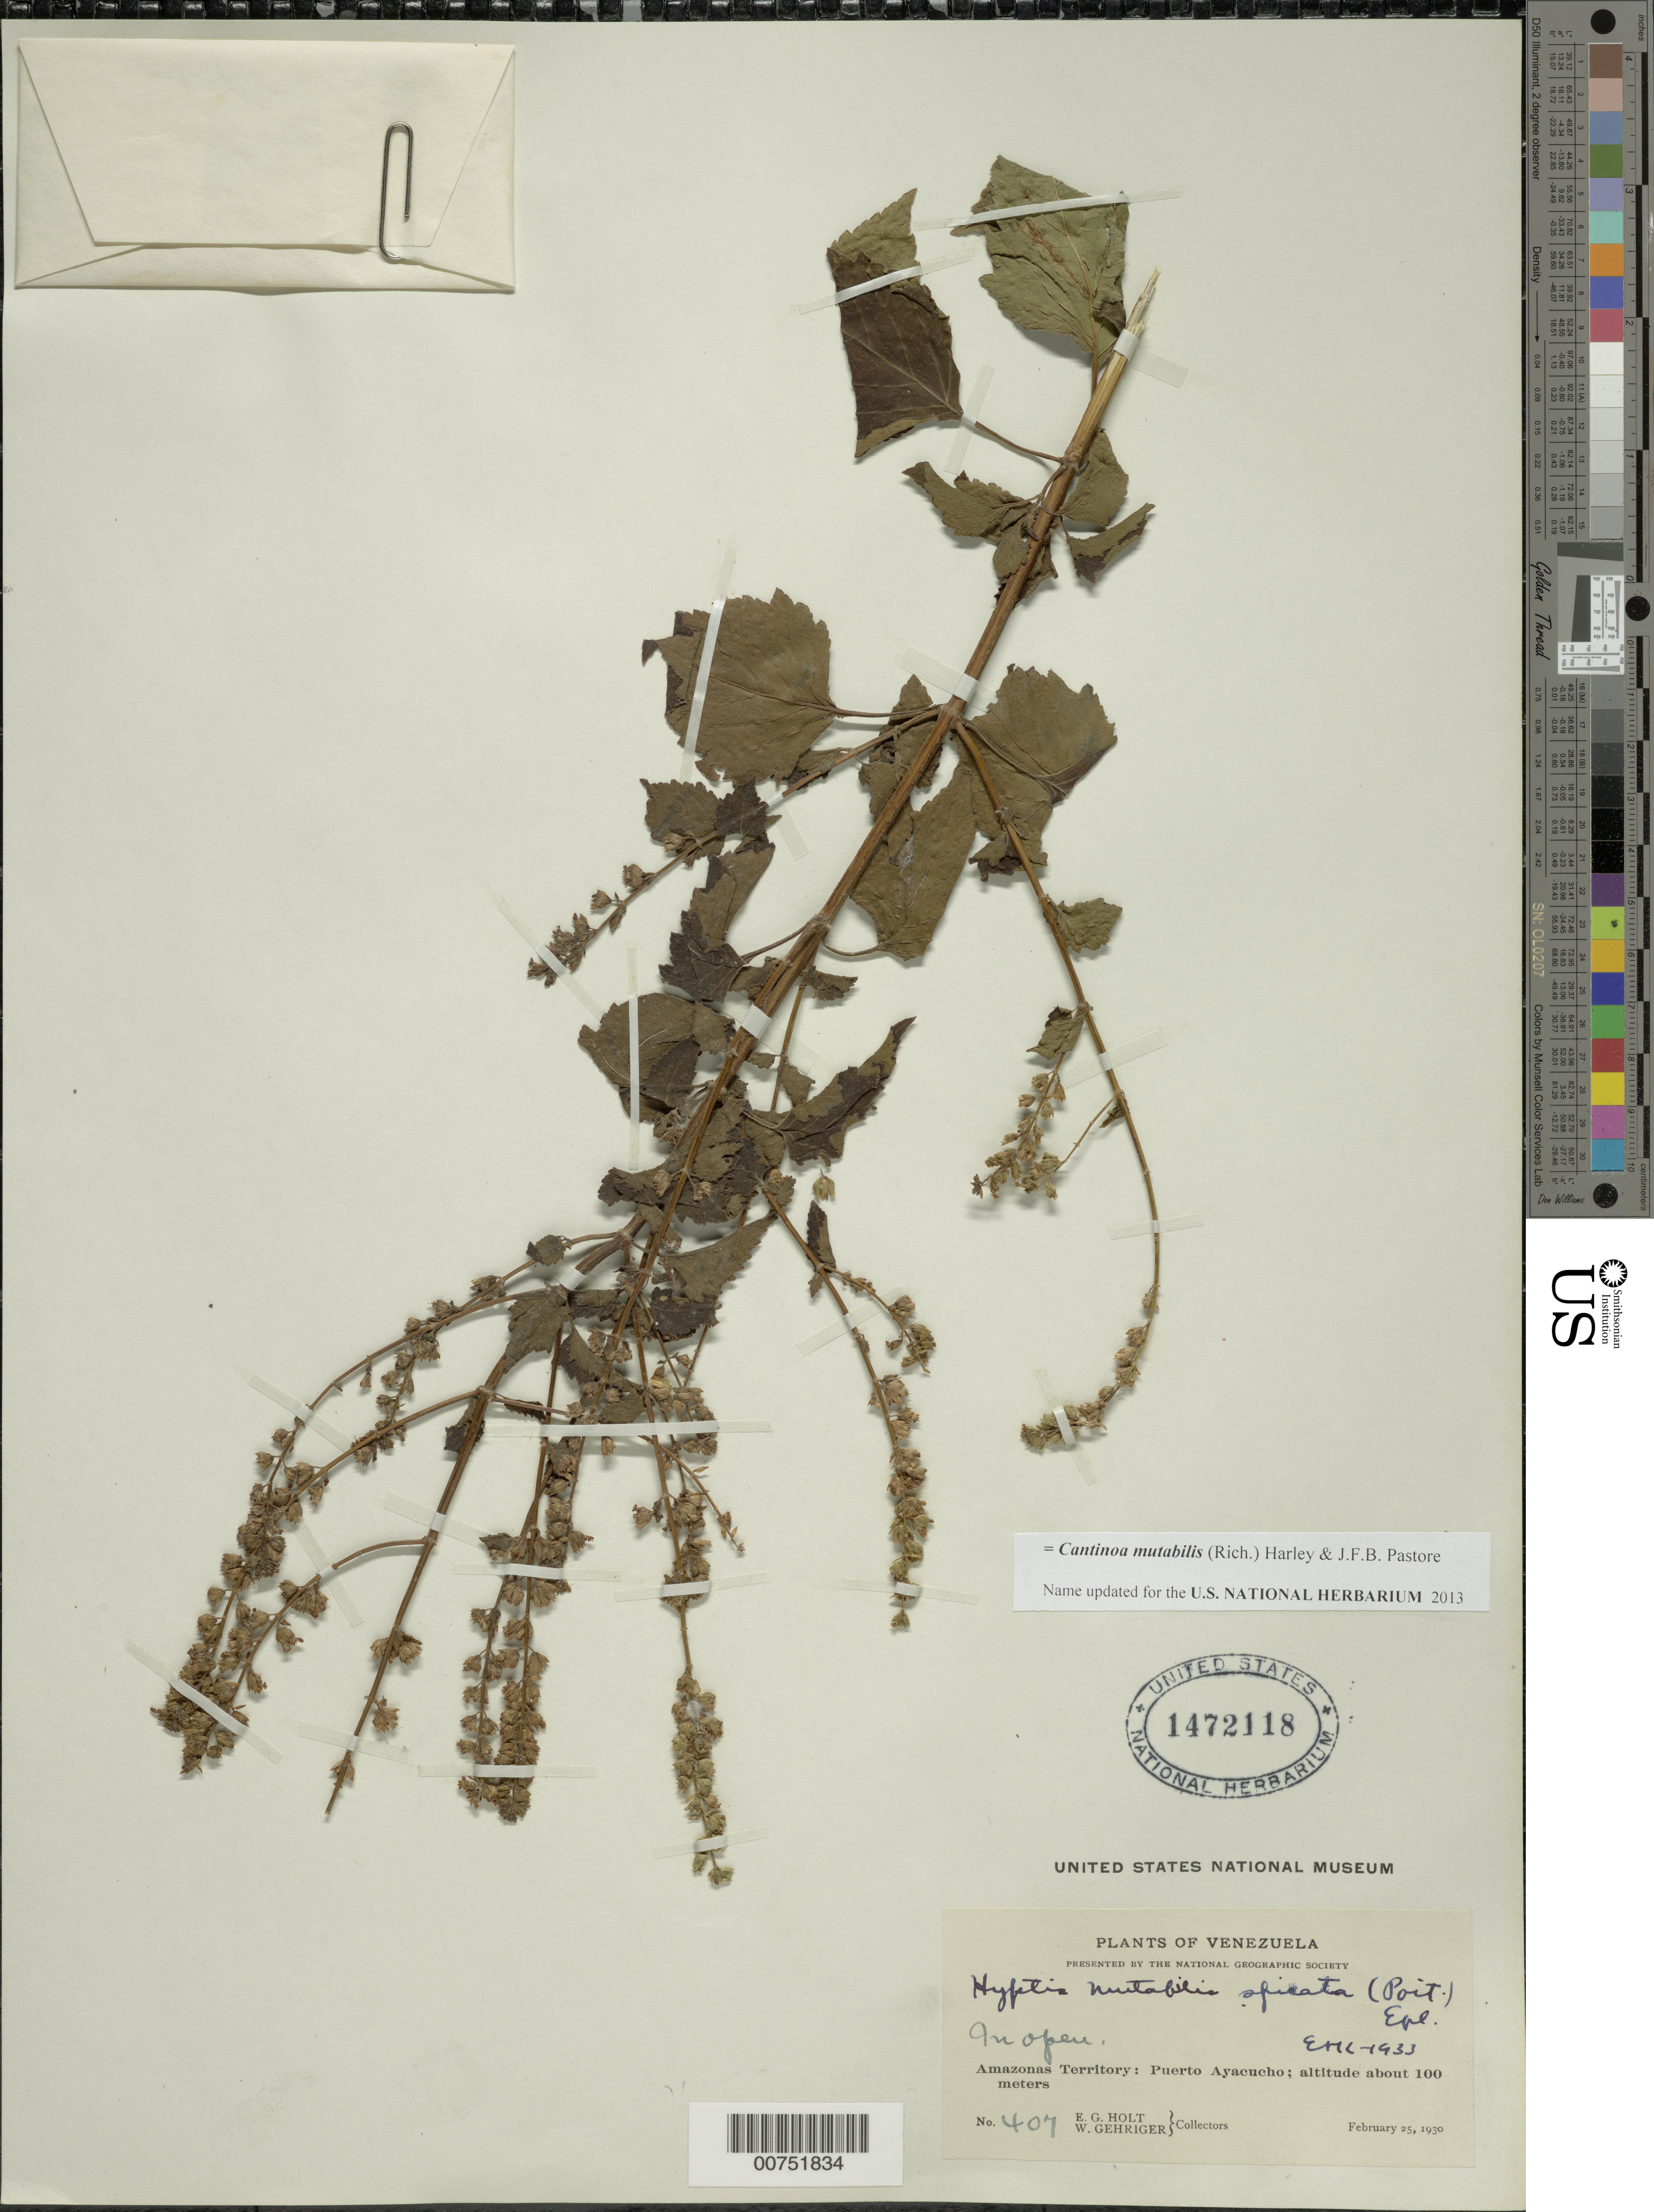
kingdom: Plantae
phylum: Tracheophyta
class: Magnoliopsida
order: Lamiales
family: Lamiaceae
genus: Hyptis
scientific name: Hyptis mutabilis var. spicata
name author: (Poit.) Briq.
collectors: E. Holt & W. Gehriger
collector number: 407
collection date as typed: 25-Feb-30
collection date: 1930-02-25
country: Venezuela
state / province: Amazonas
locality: Puerto Ayacucho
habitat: In open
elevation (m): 100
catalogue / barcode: US 1472118